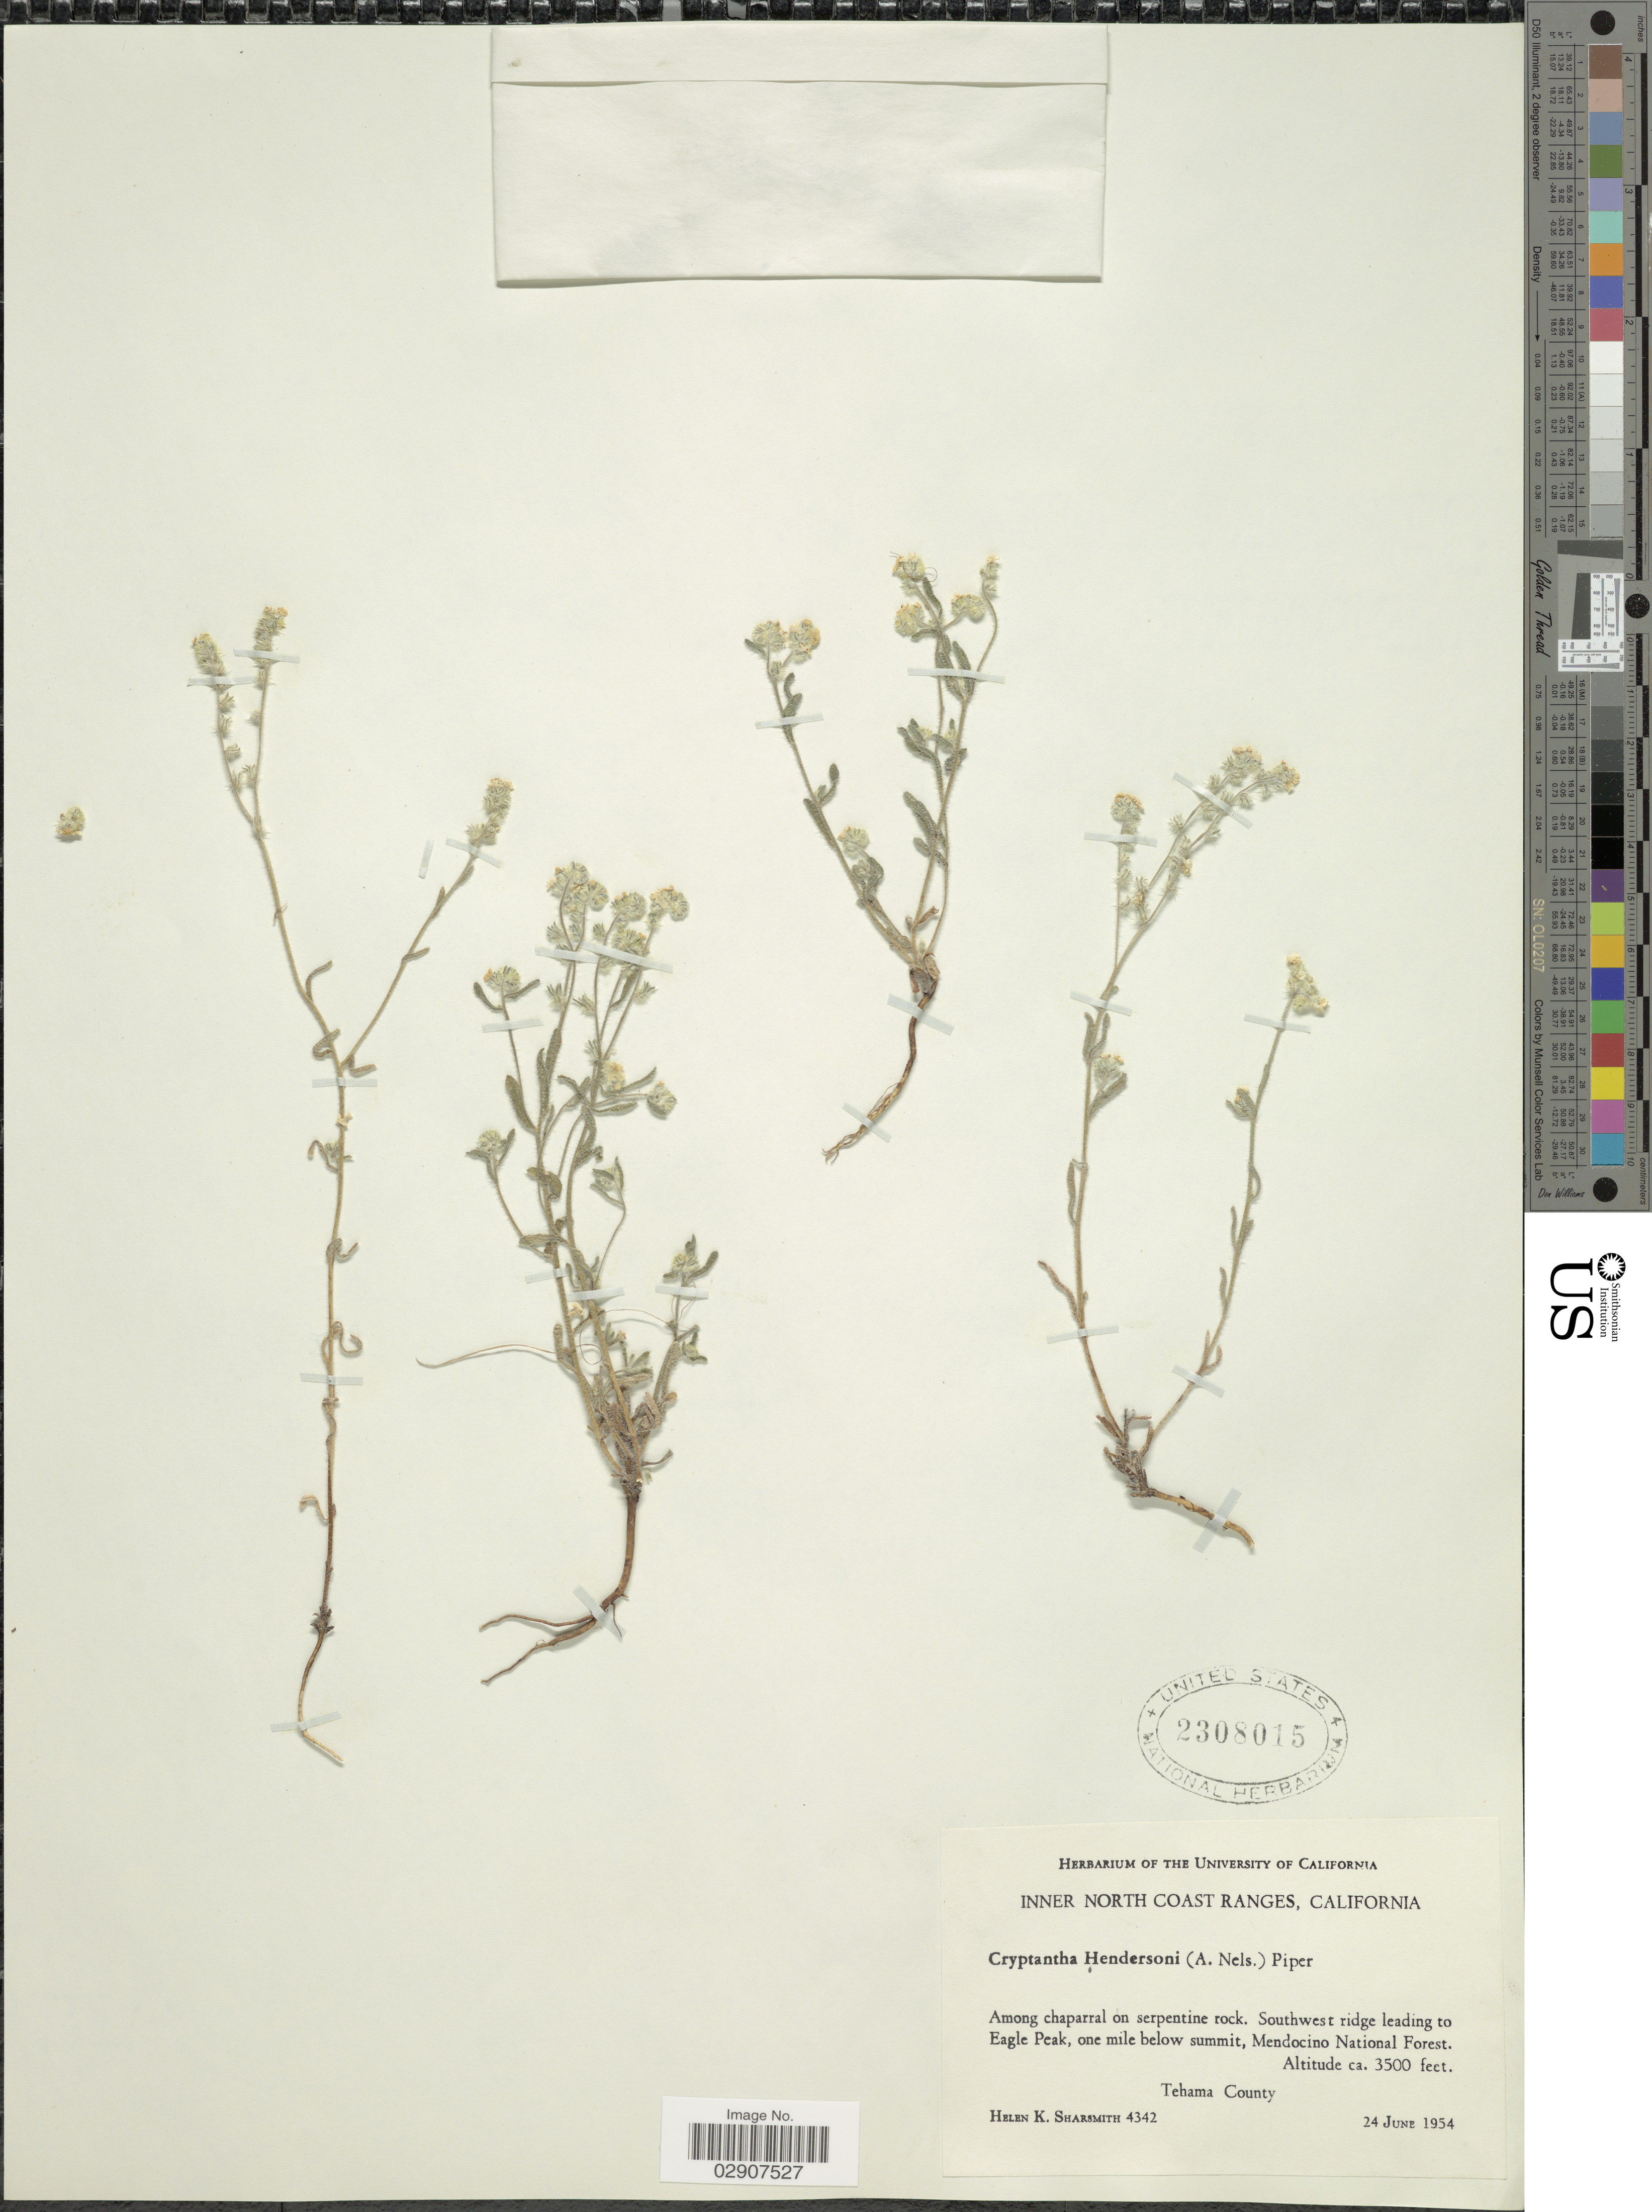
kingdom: Plantae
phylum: Tracheophyta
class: Magnoliopsida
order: Boraginales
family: Boraginaceae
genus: Cryptantha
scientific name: Cryptantha hendersonii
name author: (A. Nelson) A. Nelson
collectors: H. Sharsmith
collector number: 4342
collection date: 1954-06-24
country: United States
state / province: California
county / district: Tehama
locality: Inner North Coast Ranges, Among chaparral on serpentine rock, Southwest ridge leading to Eagle Peak, one mile below summit, Mendocino National Forest, Tehama County.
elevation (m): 1067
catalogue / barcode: US 2308015